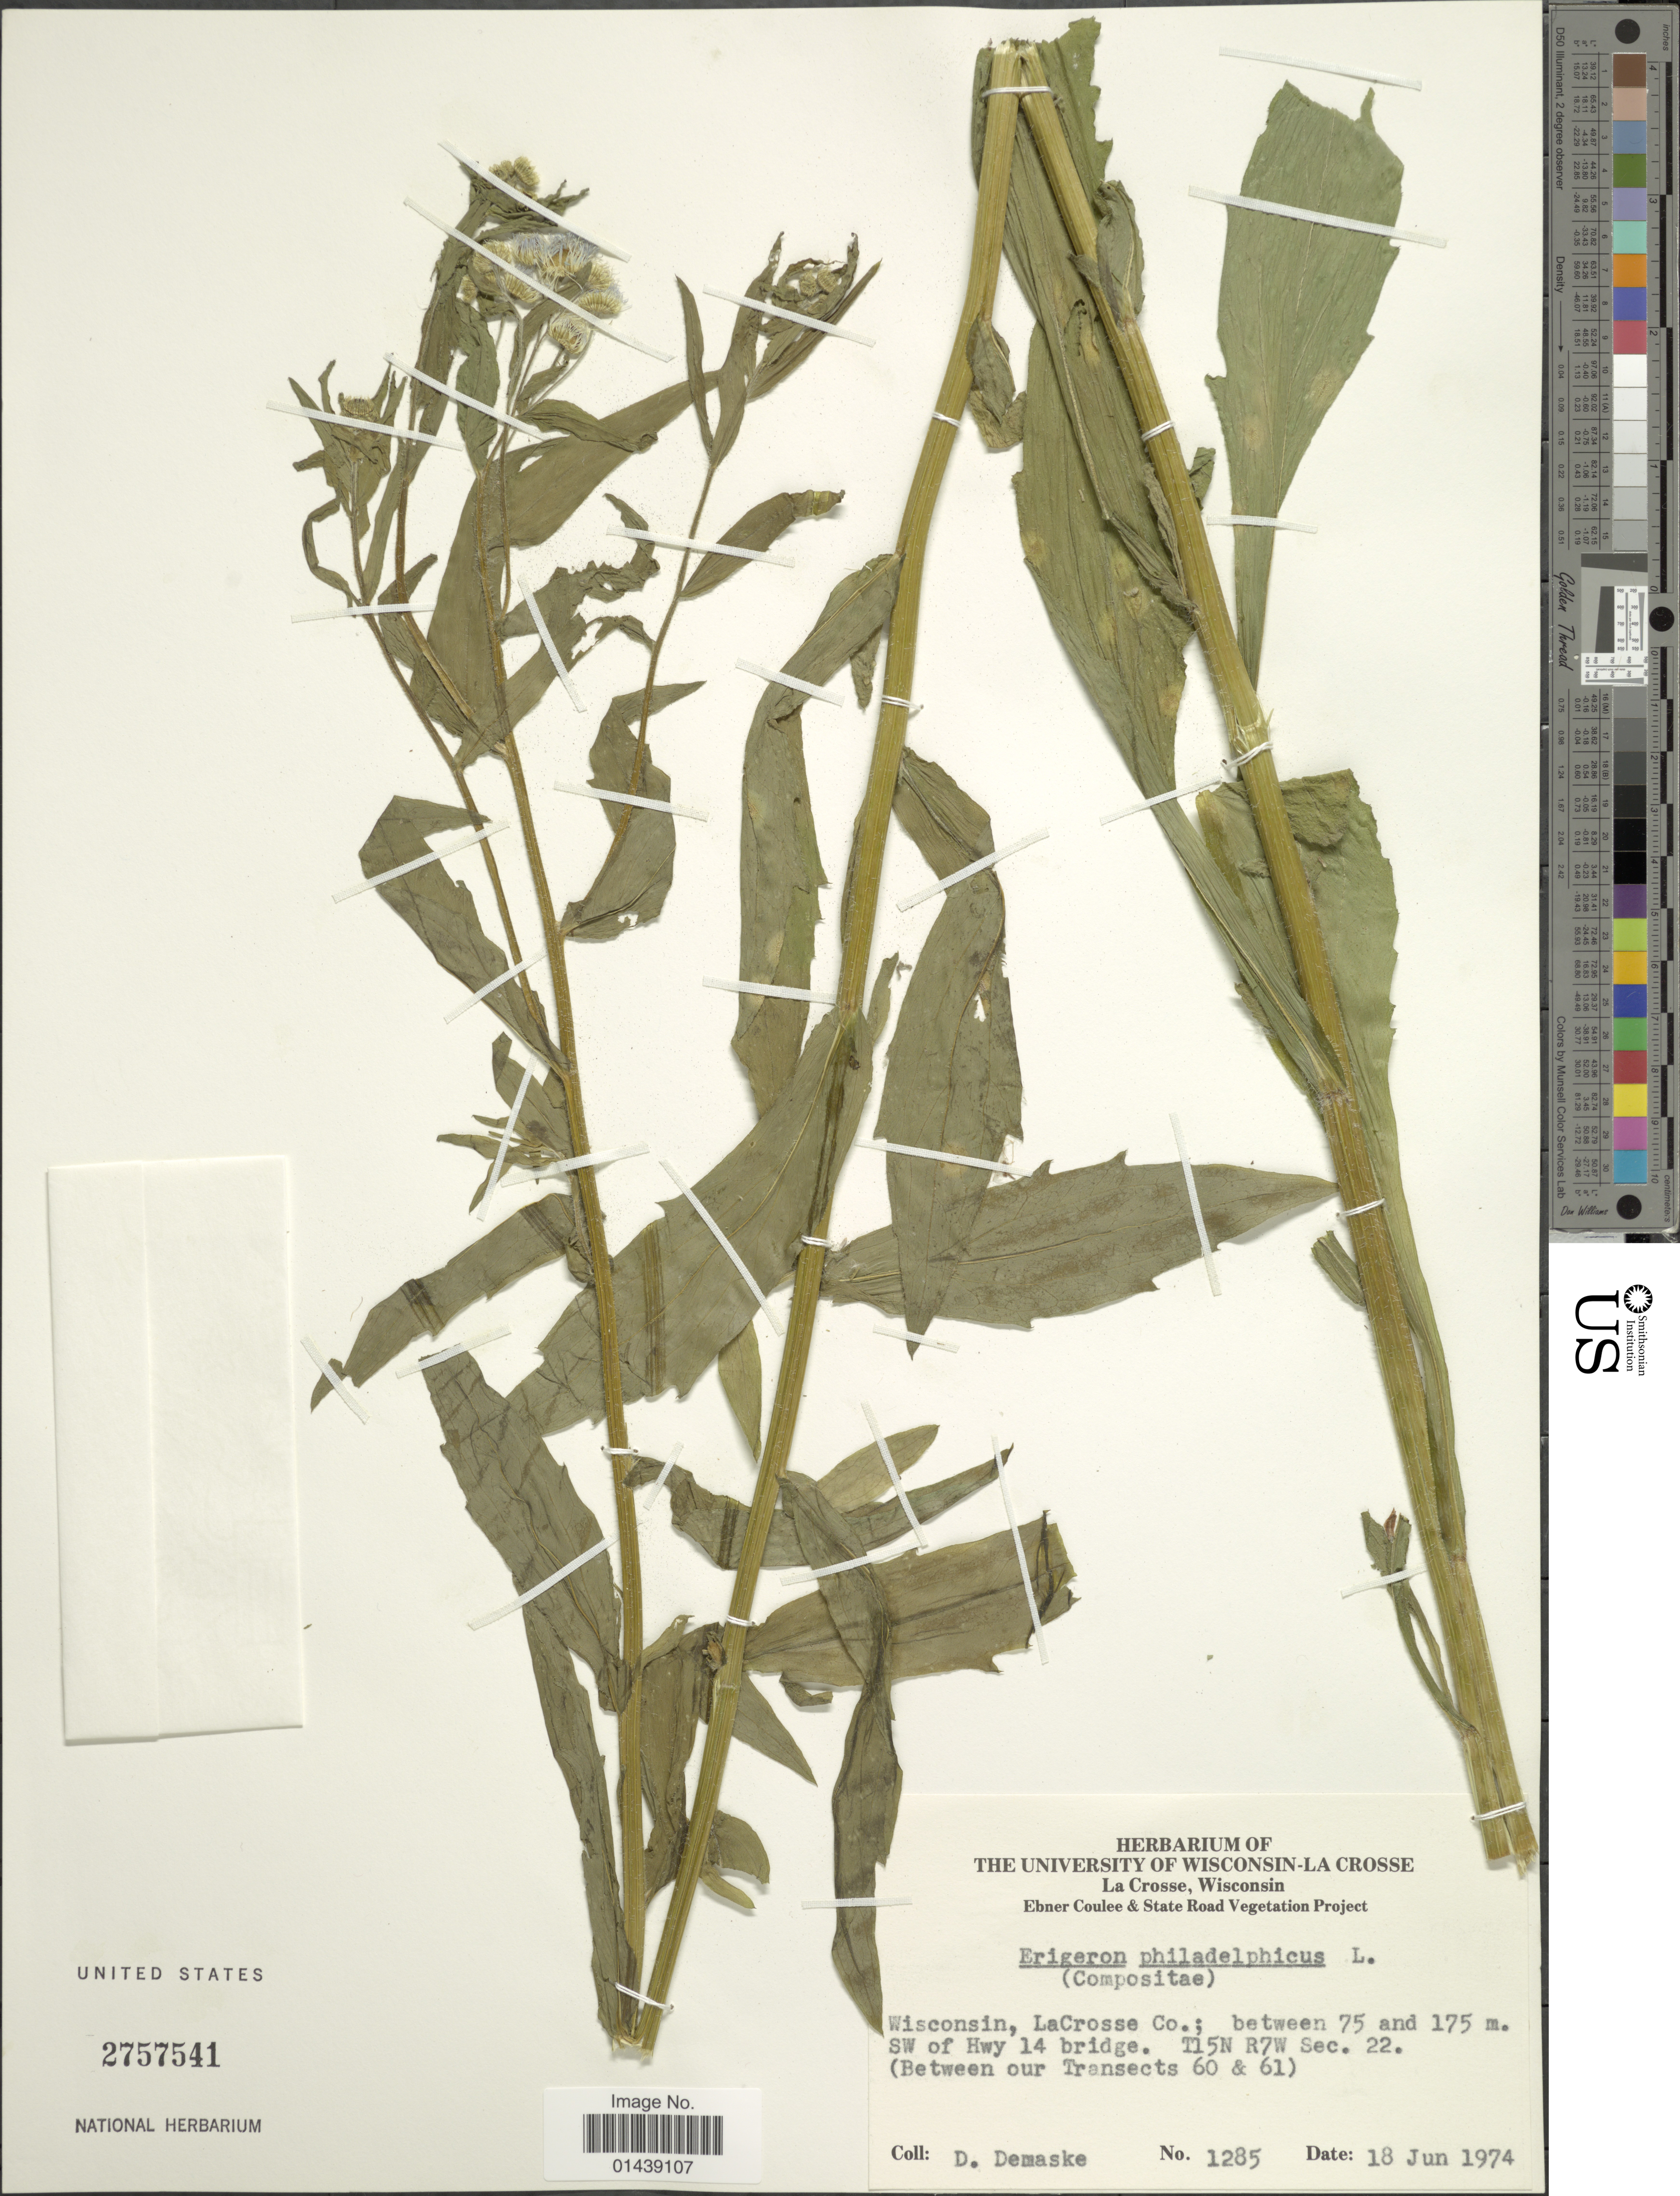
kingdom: Plantae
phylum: Tracheophyta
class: Magnoliopsida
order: Asterales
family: Asteraceae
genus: Erigeron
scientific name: Erigeron philadelphicus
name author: L.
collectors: D. Demaske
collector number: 1285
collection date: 1974-06-18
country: United States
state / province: Wisconsin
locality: La Crosse Co.; between 75 and 175 m. SW of Hwy 14 bridge. T15N R7W Sec. 22. (Between our Transects 60 & 61)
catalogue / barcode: US 2757541